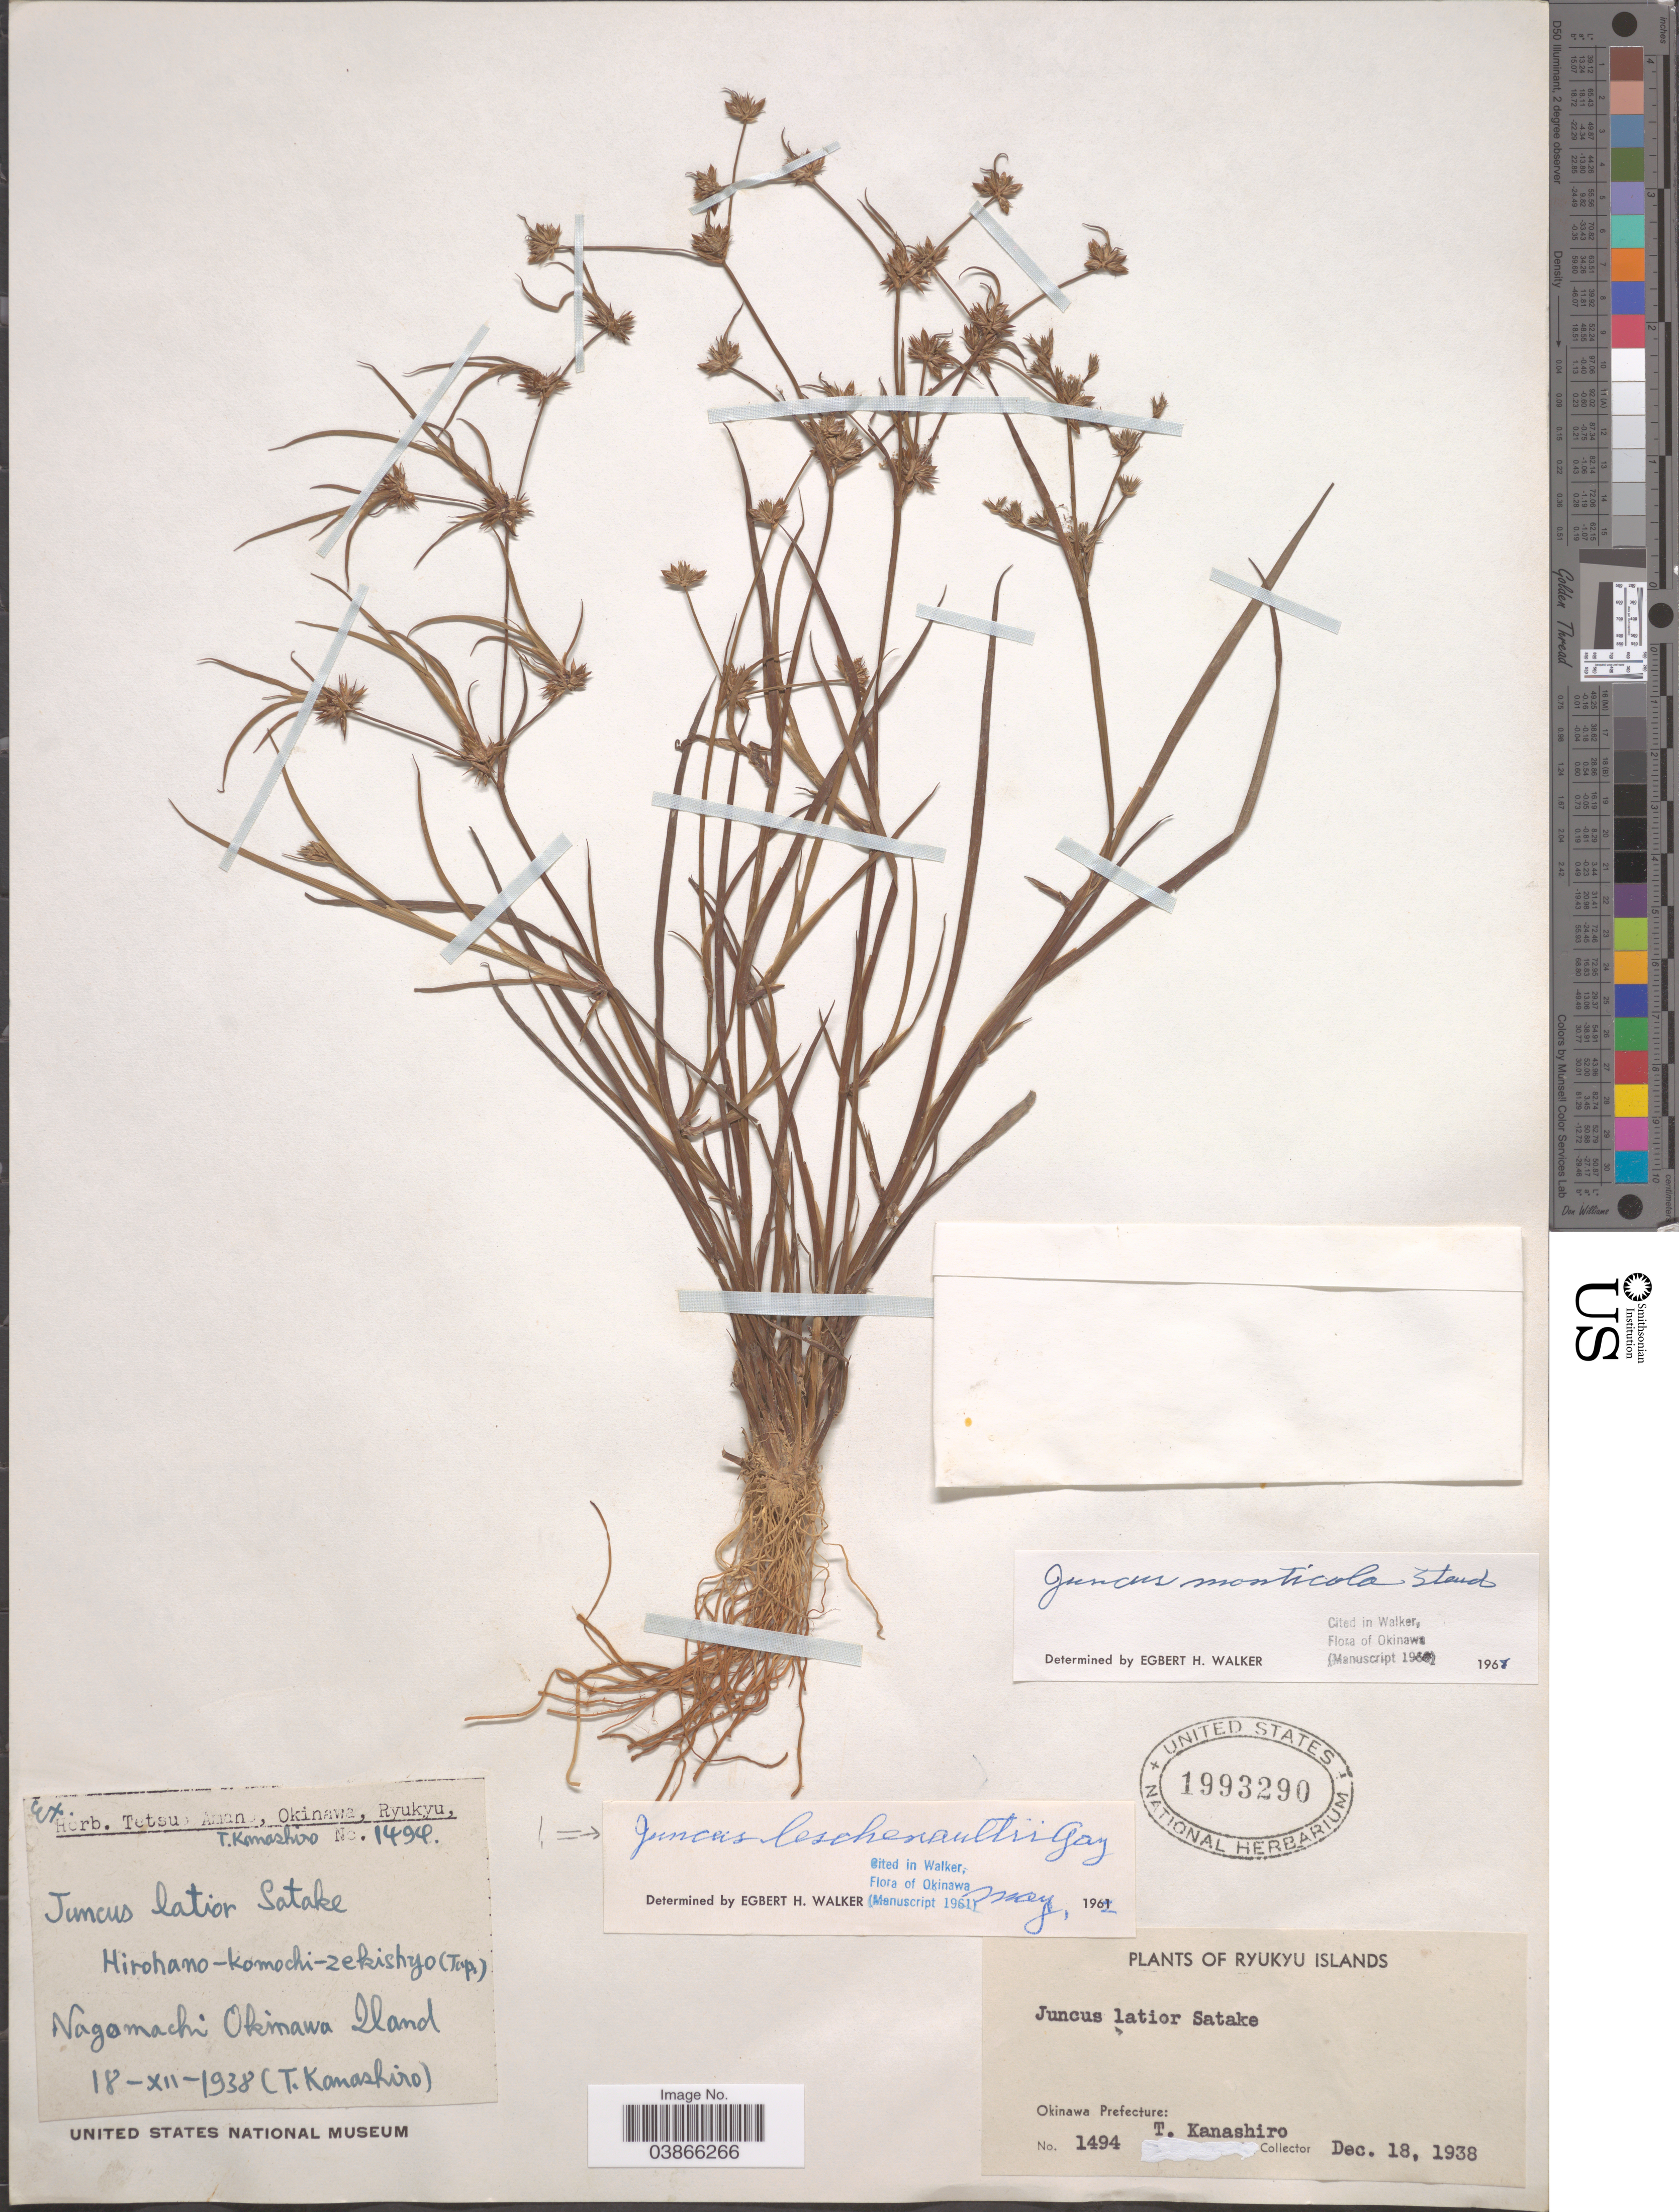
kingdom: Plantae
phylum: Tracheophyta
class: Liliopsida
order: Poales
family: Juncaceae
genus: Juncus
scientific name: Juncus leschenaultii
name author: J. Gay ex Laharpe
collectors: T. Kanashiro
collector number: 1494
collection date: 1938-12-18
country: Japan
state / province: Okinawa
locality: The Ryukyu Islands. Okinawa Prefecture. Nagamachi Okinawa Island.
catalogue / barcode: US 1993290